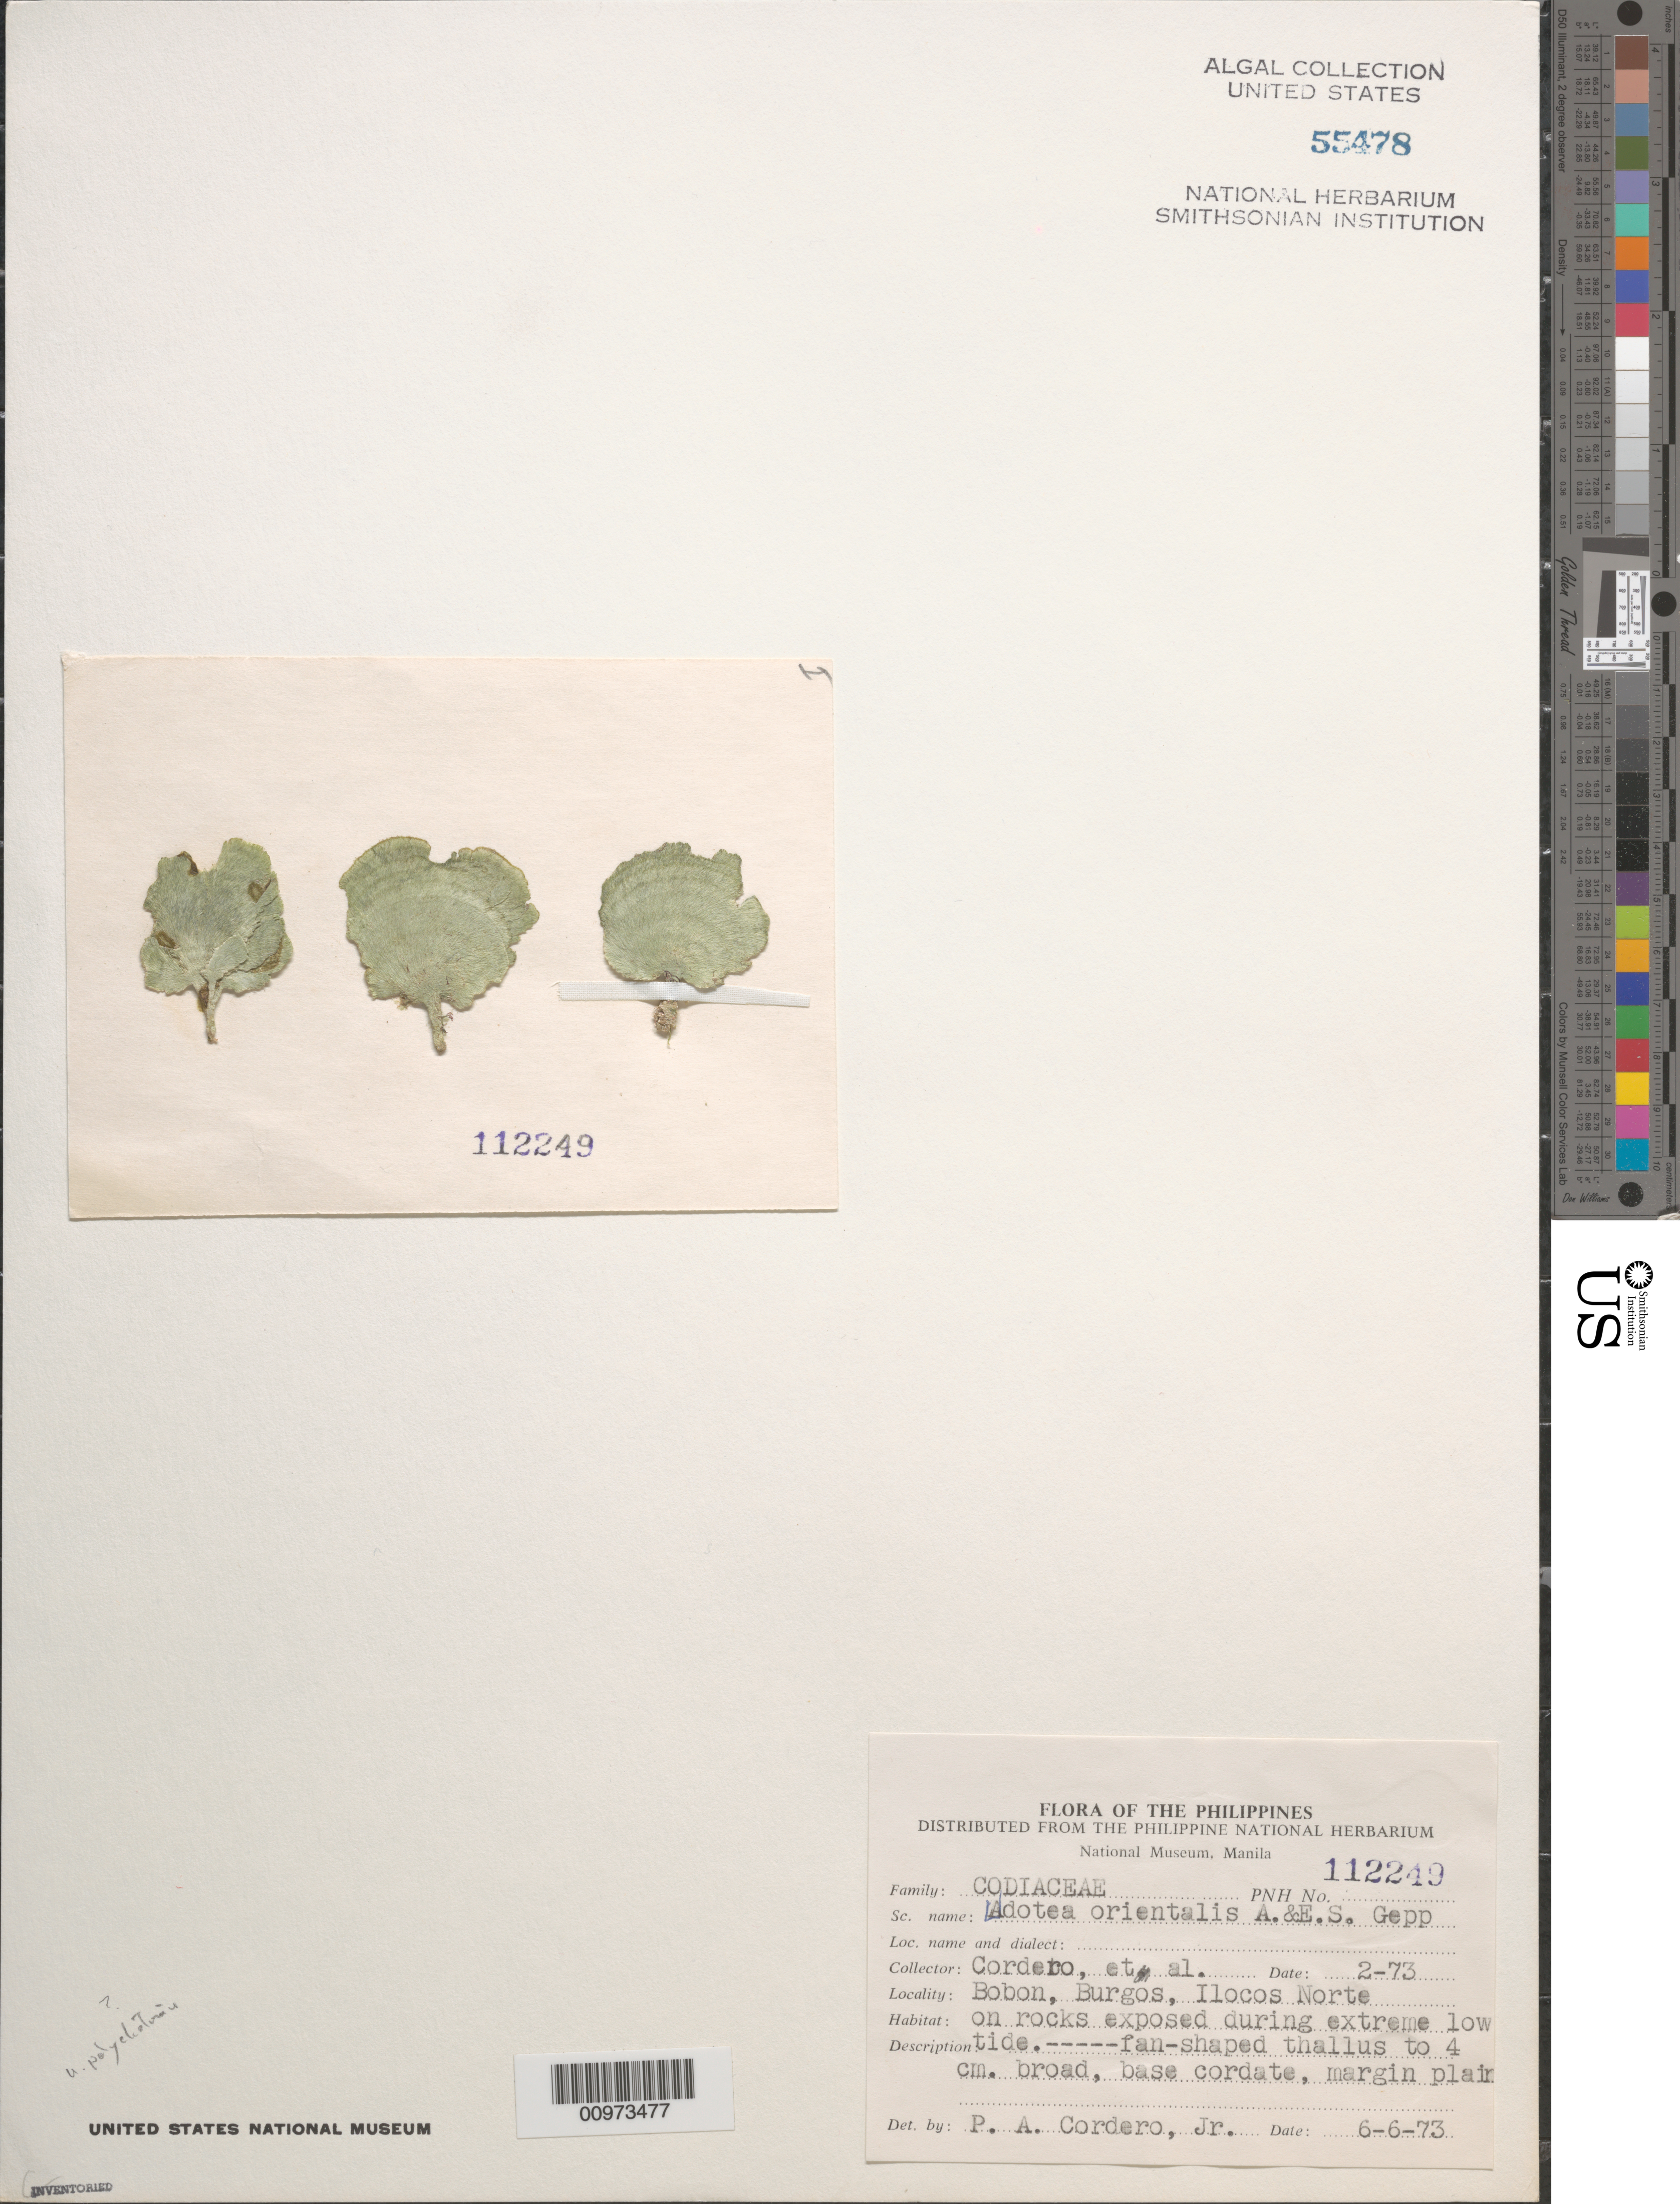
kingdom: Plantae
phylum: Chlorophyta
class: Ulvophyceae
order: Bryopsidales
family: Udoteaceae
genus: Udotea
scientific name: Udotea orientalis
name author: A. Gepp & E. Gepp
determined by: Cordero, P. A., Jr.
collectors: P. A. Cordero et al.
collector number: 112249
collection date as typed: Feb 1973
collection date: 1973-02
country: Philippines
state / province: Ilocos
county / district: Ilocos Norte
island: Luzon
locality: Bobon, Burgos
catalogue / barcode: US 55478